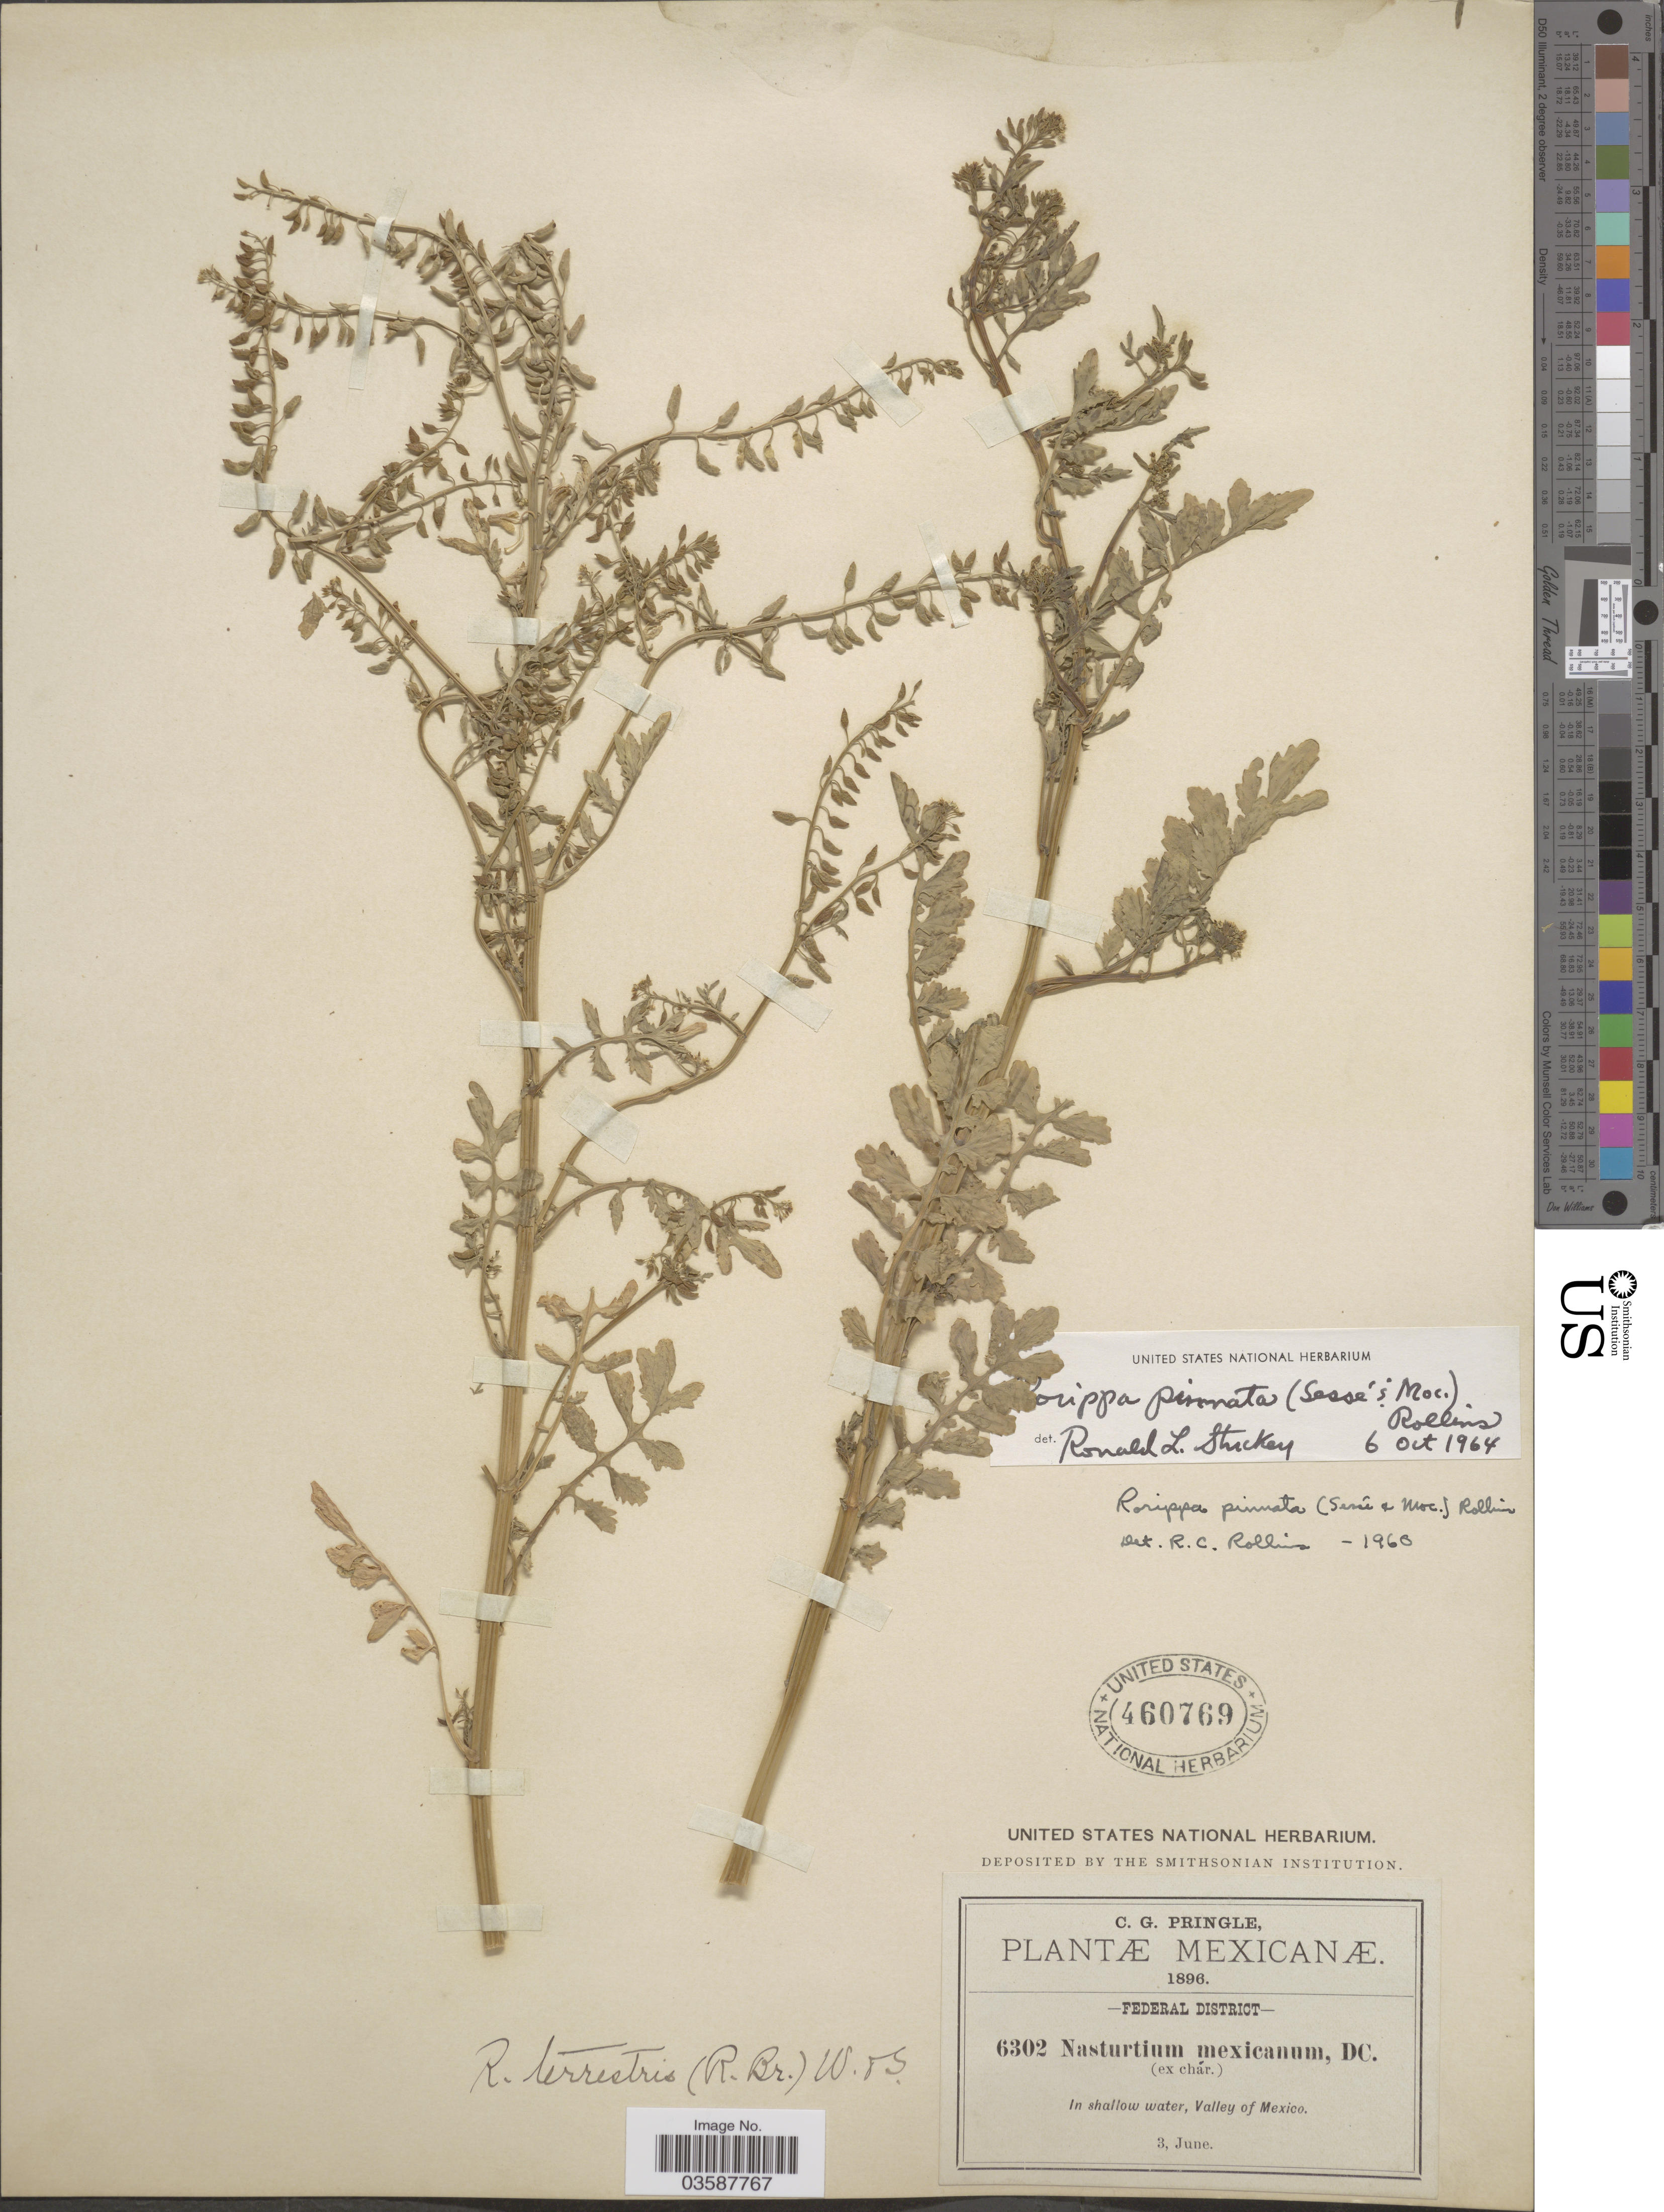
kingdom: Plantae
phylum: Tracheophyta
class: Magnoliopsida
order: Brassicales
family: Brassicaceae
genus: Rorippa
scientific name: Rorippa pinnata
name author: (Sessé & Moc.) Rollins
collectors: C. G. Pringle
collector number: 6302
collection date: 1896-06-03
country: Mexico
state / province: Distrito Federal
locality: Federal District. In shallow water, Valley of Mexico.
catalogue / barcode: US 460769